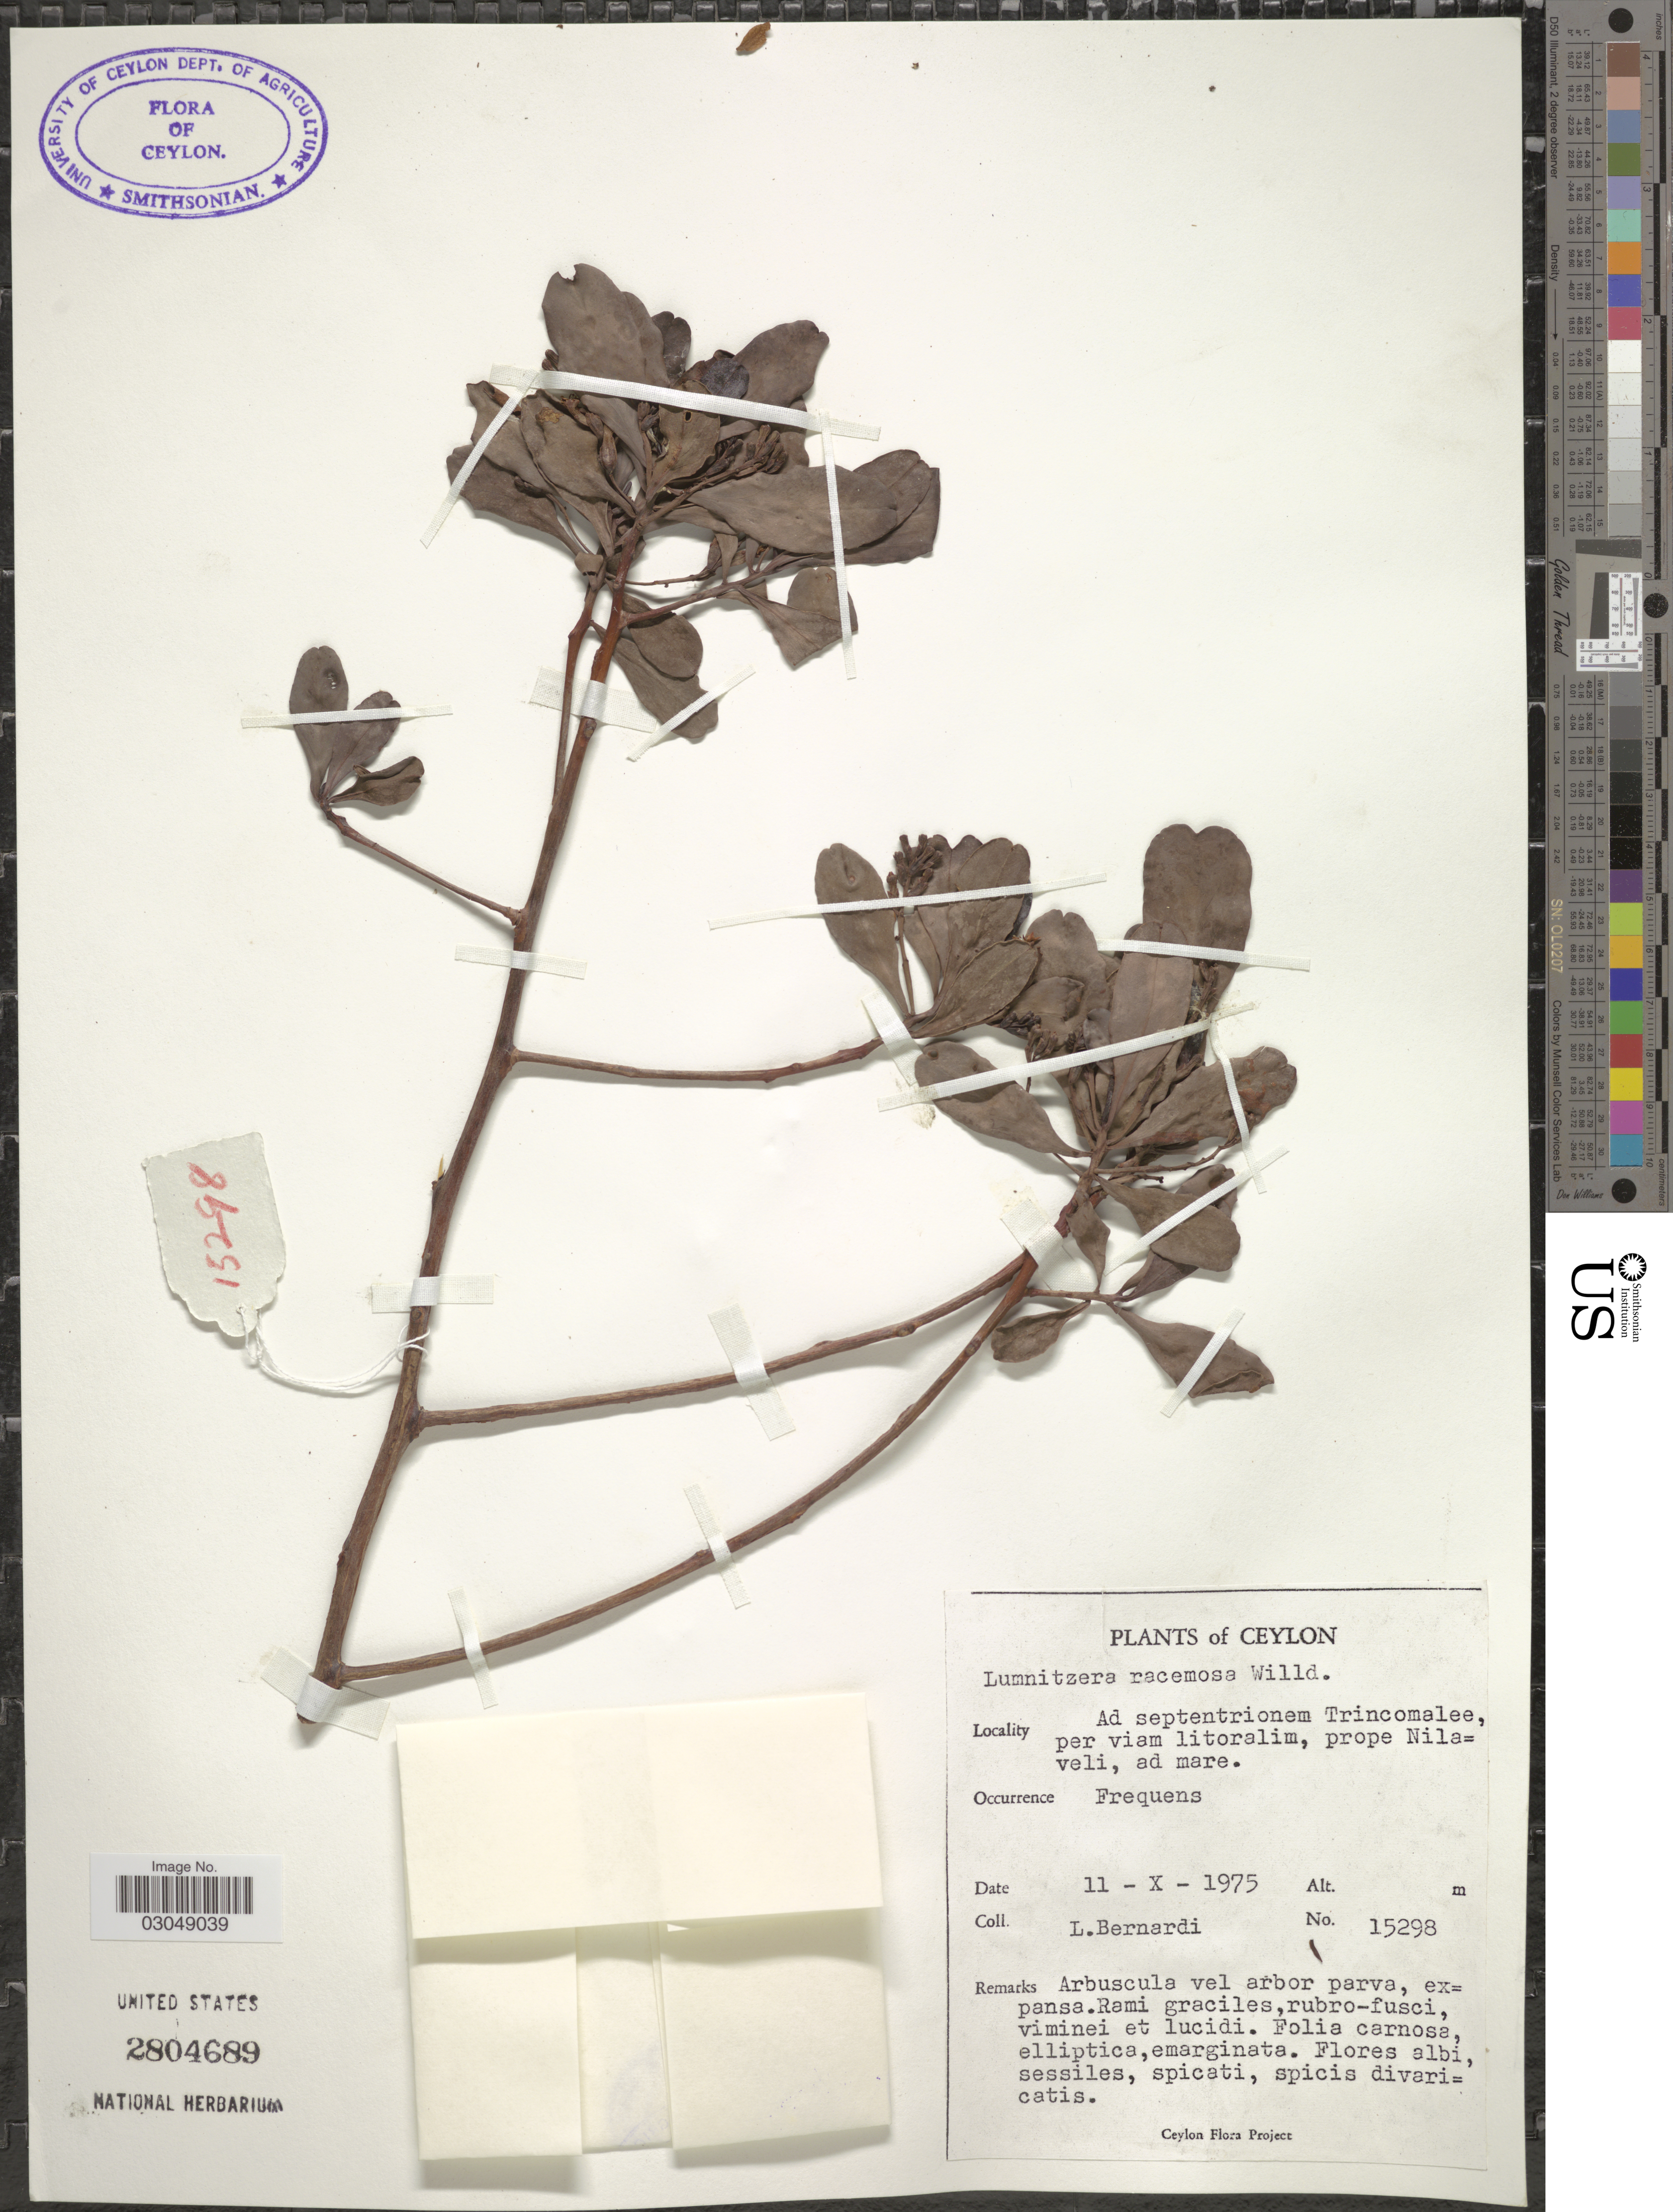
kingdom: Plantae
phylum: Tracheophyta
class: Magnoliopsida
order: Myrtales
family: Combretaceae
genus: Lumnitzera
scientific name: Lumnitzera racemosa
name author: Willd.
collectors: L. Bernardi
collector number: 15298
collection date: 1975-10-11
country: Sri Lanka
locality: Ceylon. Ad septentrionem Trincomalee, per viam litoralim, prope Nilaveli, ad mare.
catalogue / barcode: US 2804689